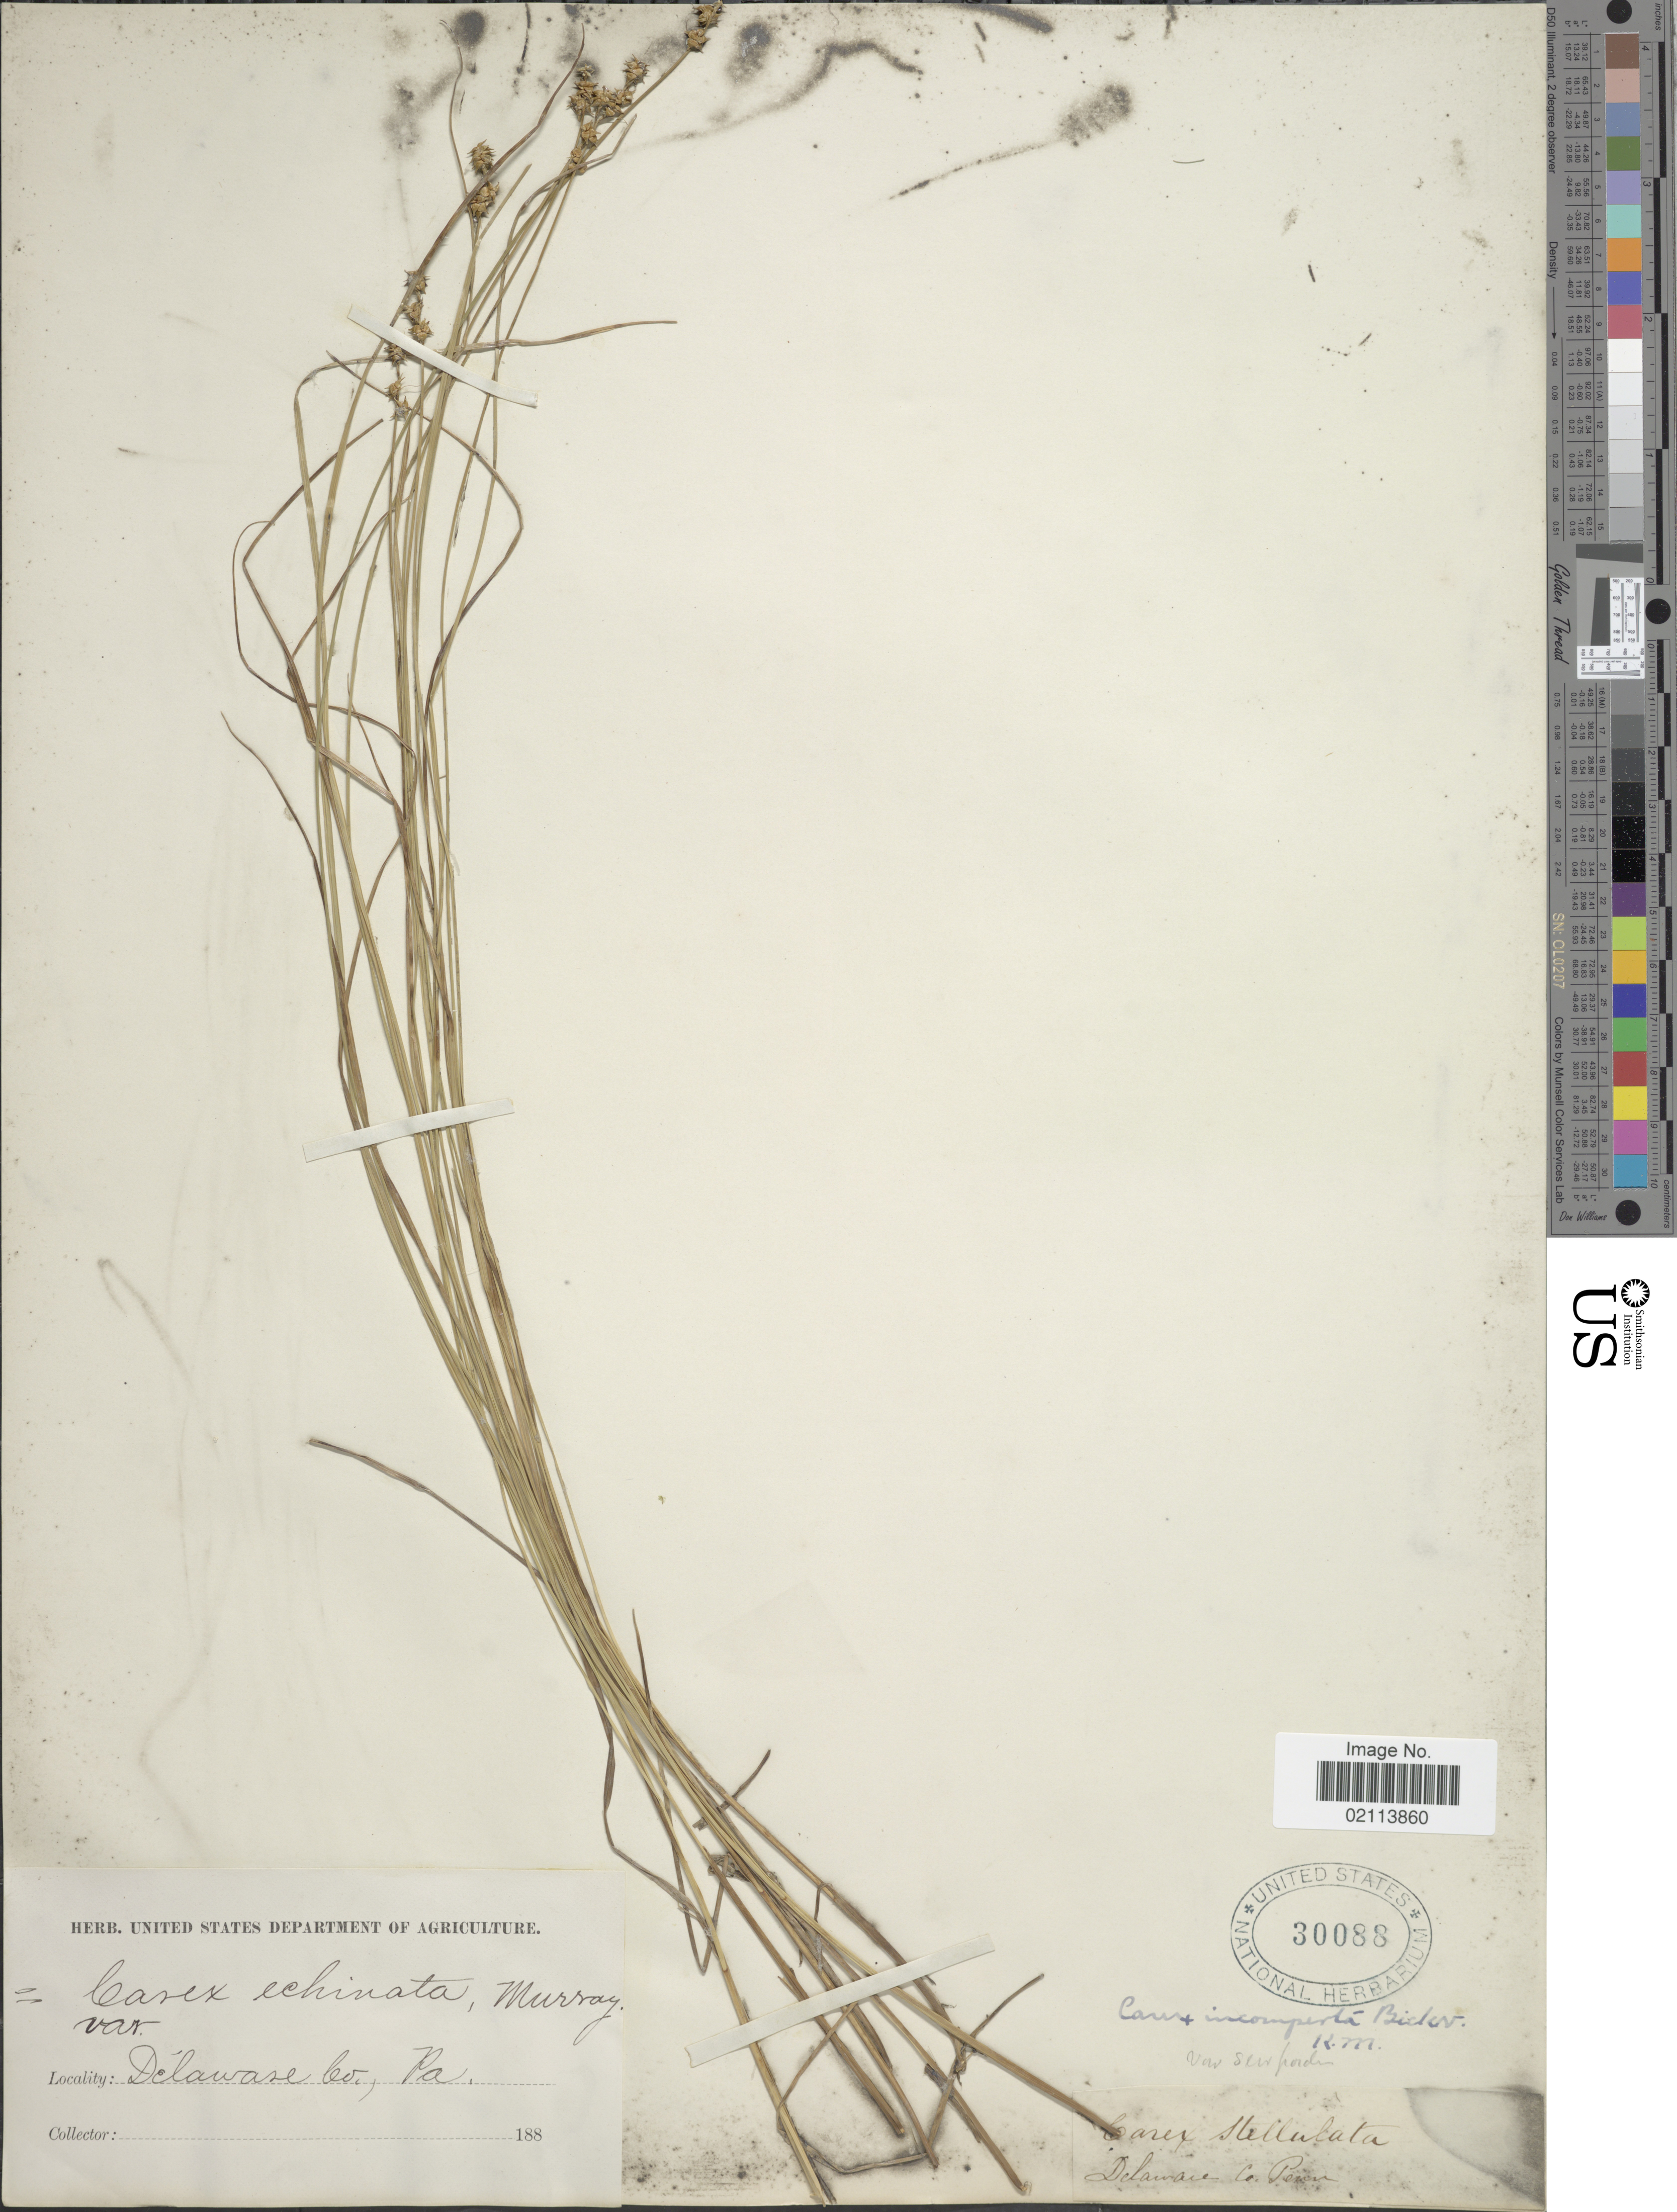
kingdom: Plantae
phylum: Tracheophyta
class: Liliopsida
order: Poales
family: Cyperaceae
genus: Carex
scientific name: Carex atlantica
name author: L.H. Bailey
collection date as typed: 188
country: United States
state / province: Pennsylvania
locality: Delaware Co., Pa.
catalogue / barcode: US 30088